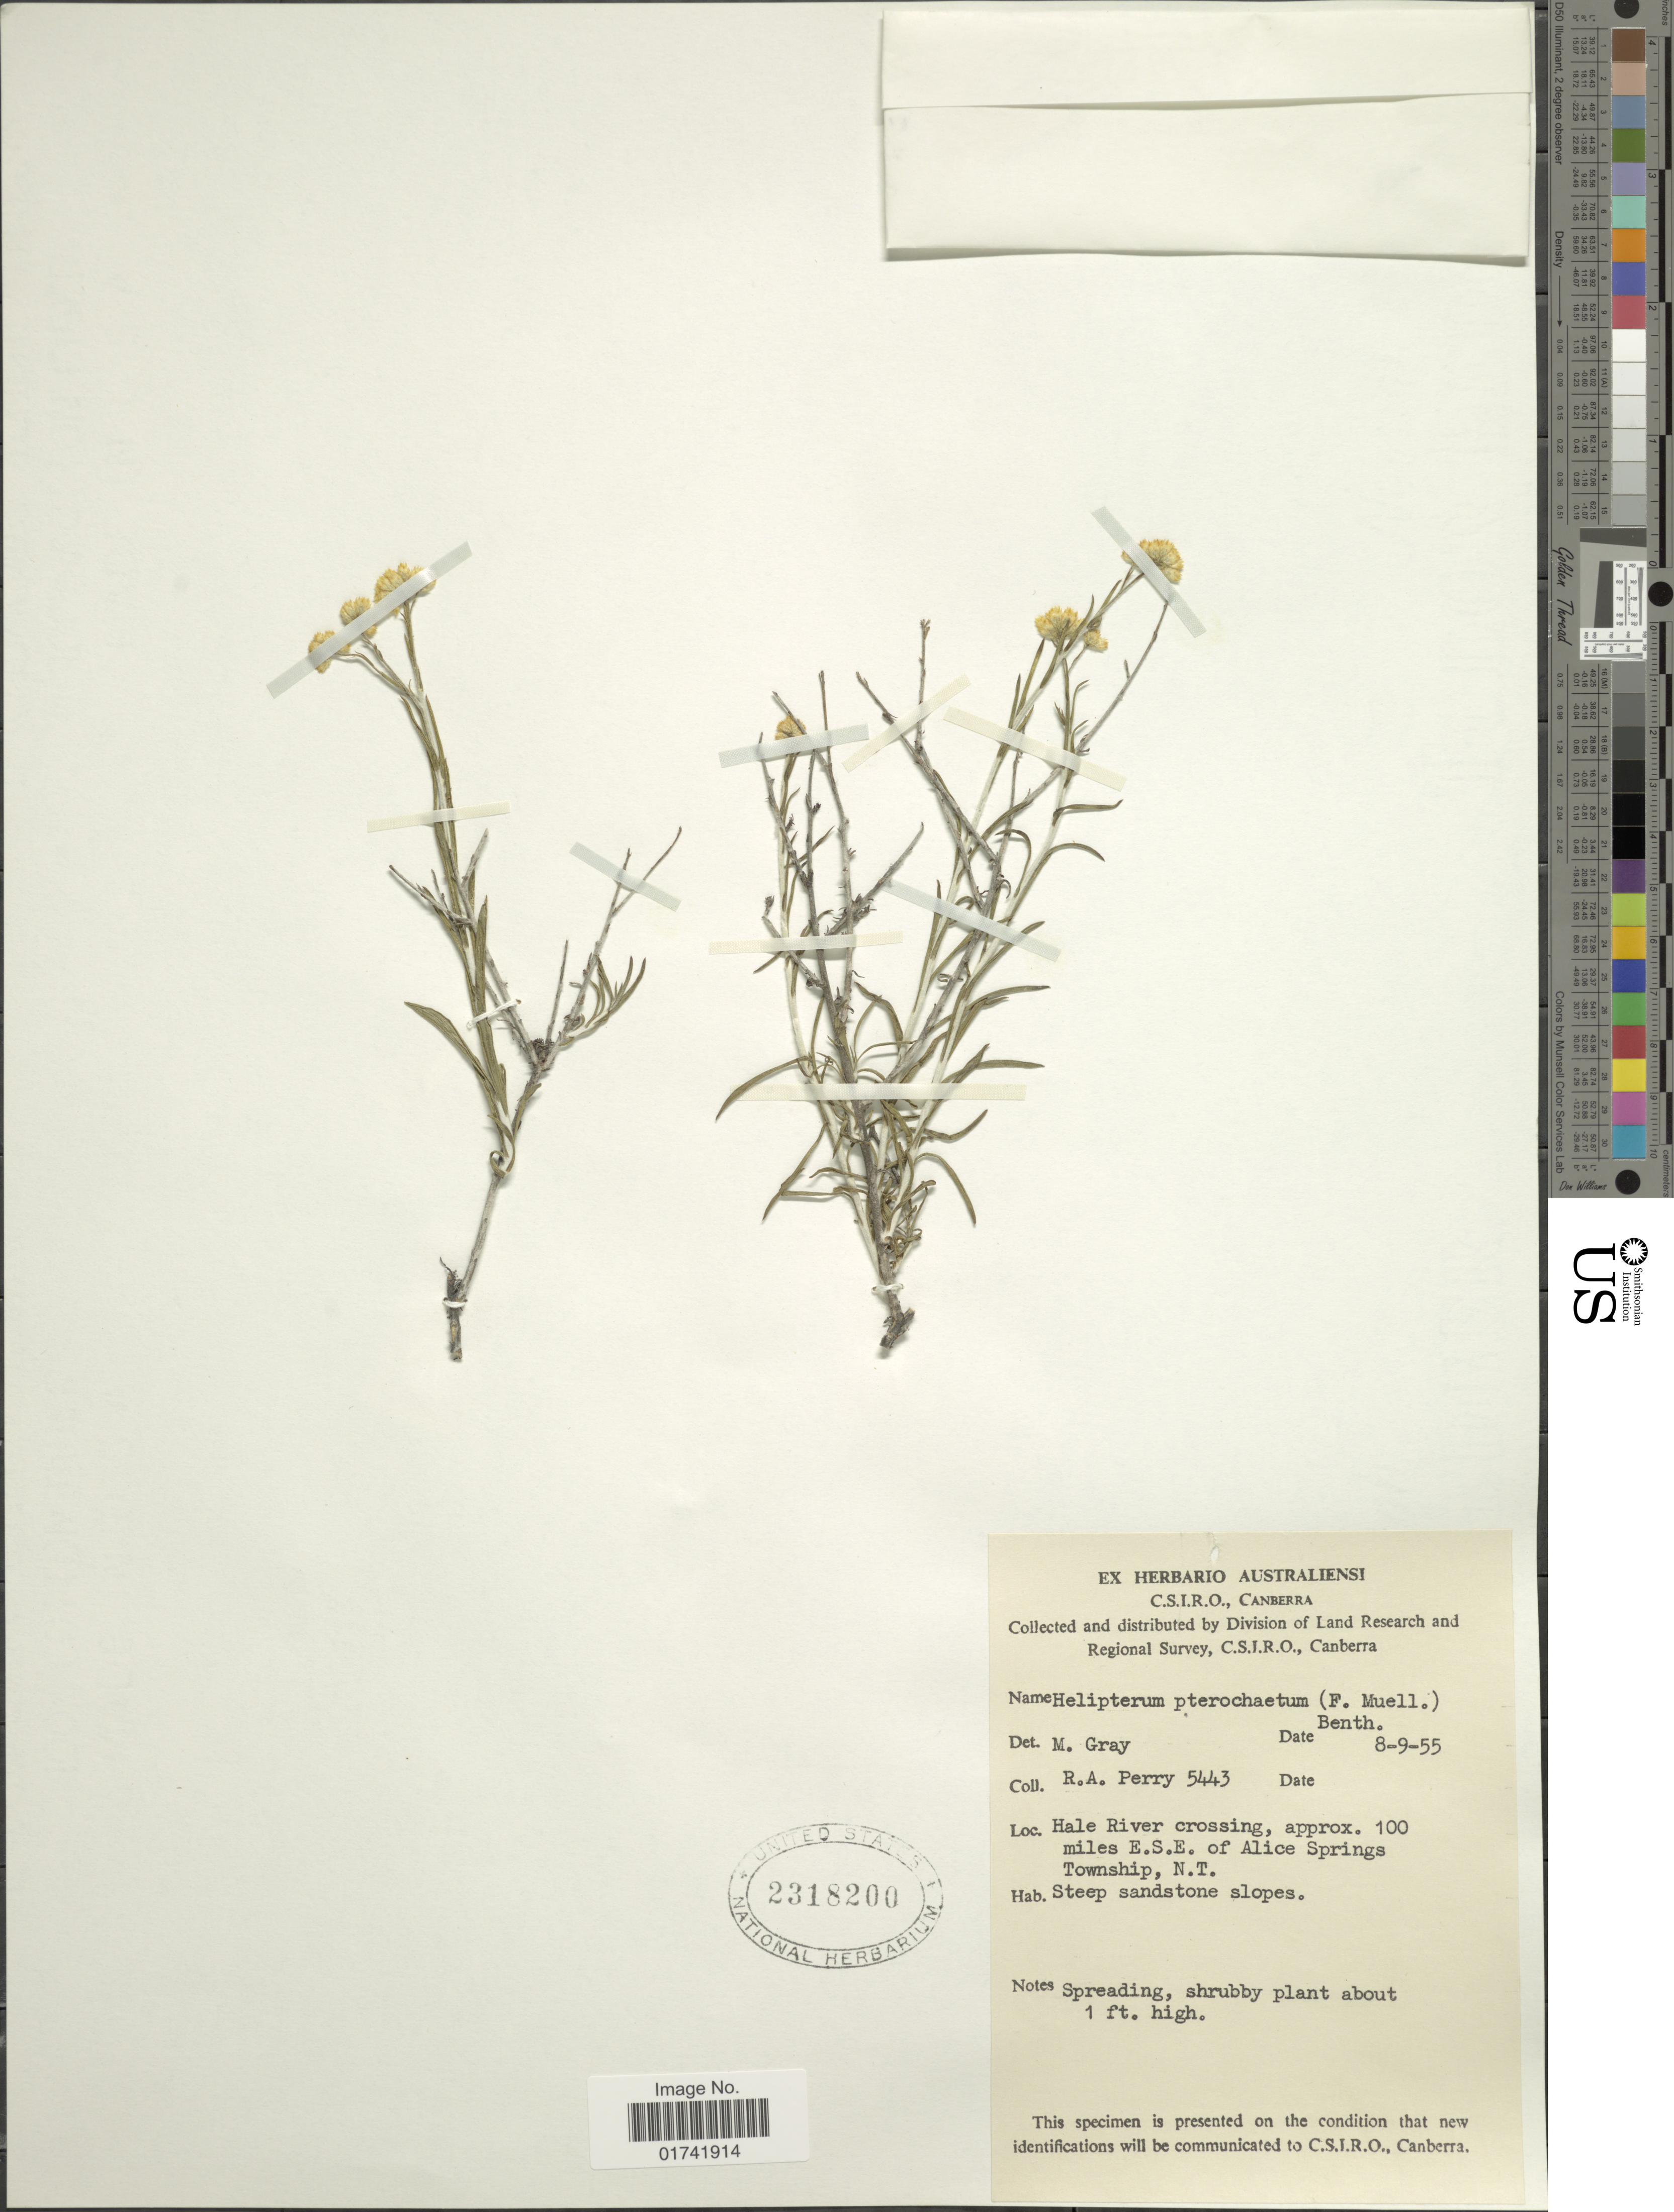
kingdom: Plantae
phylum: Tracheophyta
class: Magnoliopsida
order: Asterales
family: Asteraceae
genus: Chrysocephalum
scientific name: Chrysocephalum pterochaetum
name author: F. Muell.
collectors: Perry, R. A.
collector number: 5443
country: Australia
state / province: Northern Territory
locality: Hale River crossing, approx. 100 miles E. S. E. of Slice Springs Township,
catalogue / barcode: US 2318200